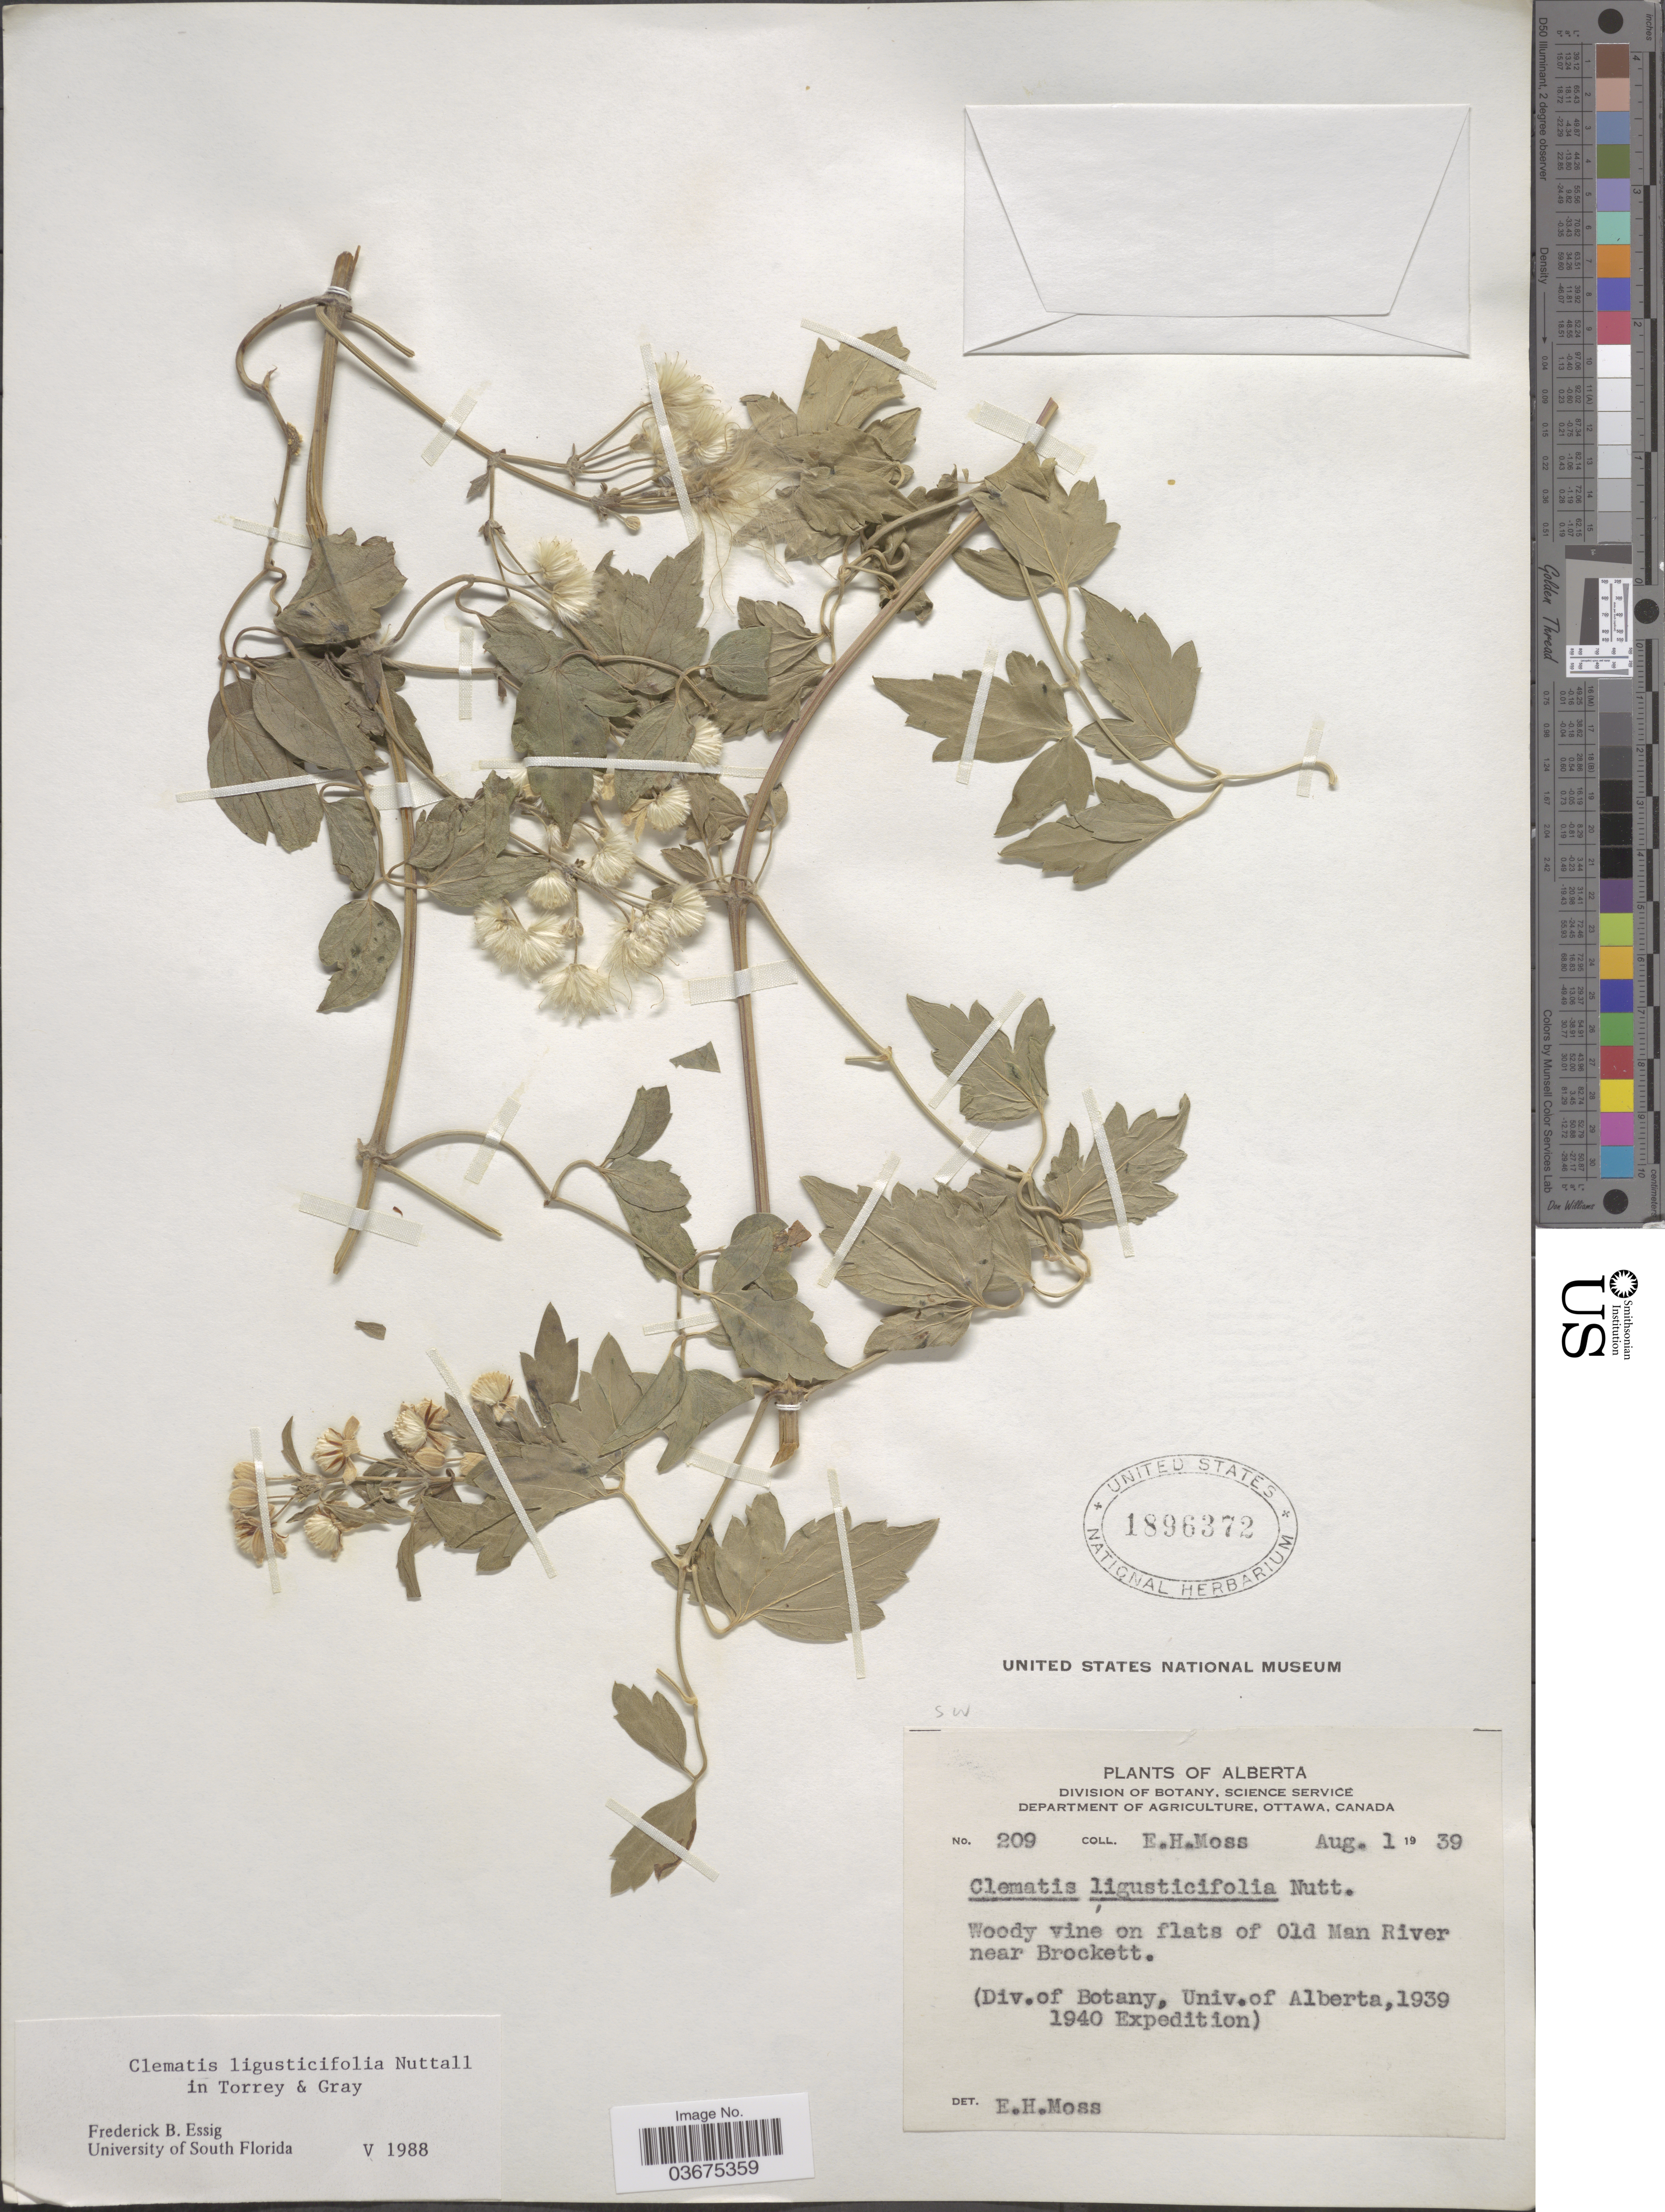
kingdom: Plantae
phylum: Tracheophyta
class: Magnoliopsida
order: Ranunculales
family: Ranunculaceae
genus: Clematis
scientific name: Clematis ligusticifolia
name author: Nutt.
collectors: E. Moss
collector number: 209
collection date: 1939-08-01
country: Canada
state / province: Alberta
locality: On flats of Old Man River near Brockett.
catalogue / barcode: US 1896372